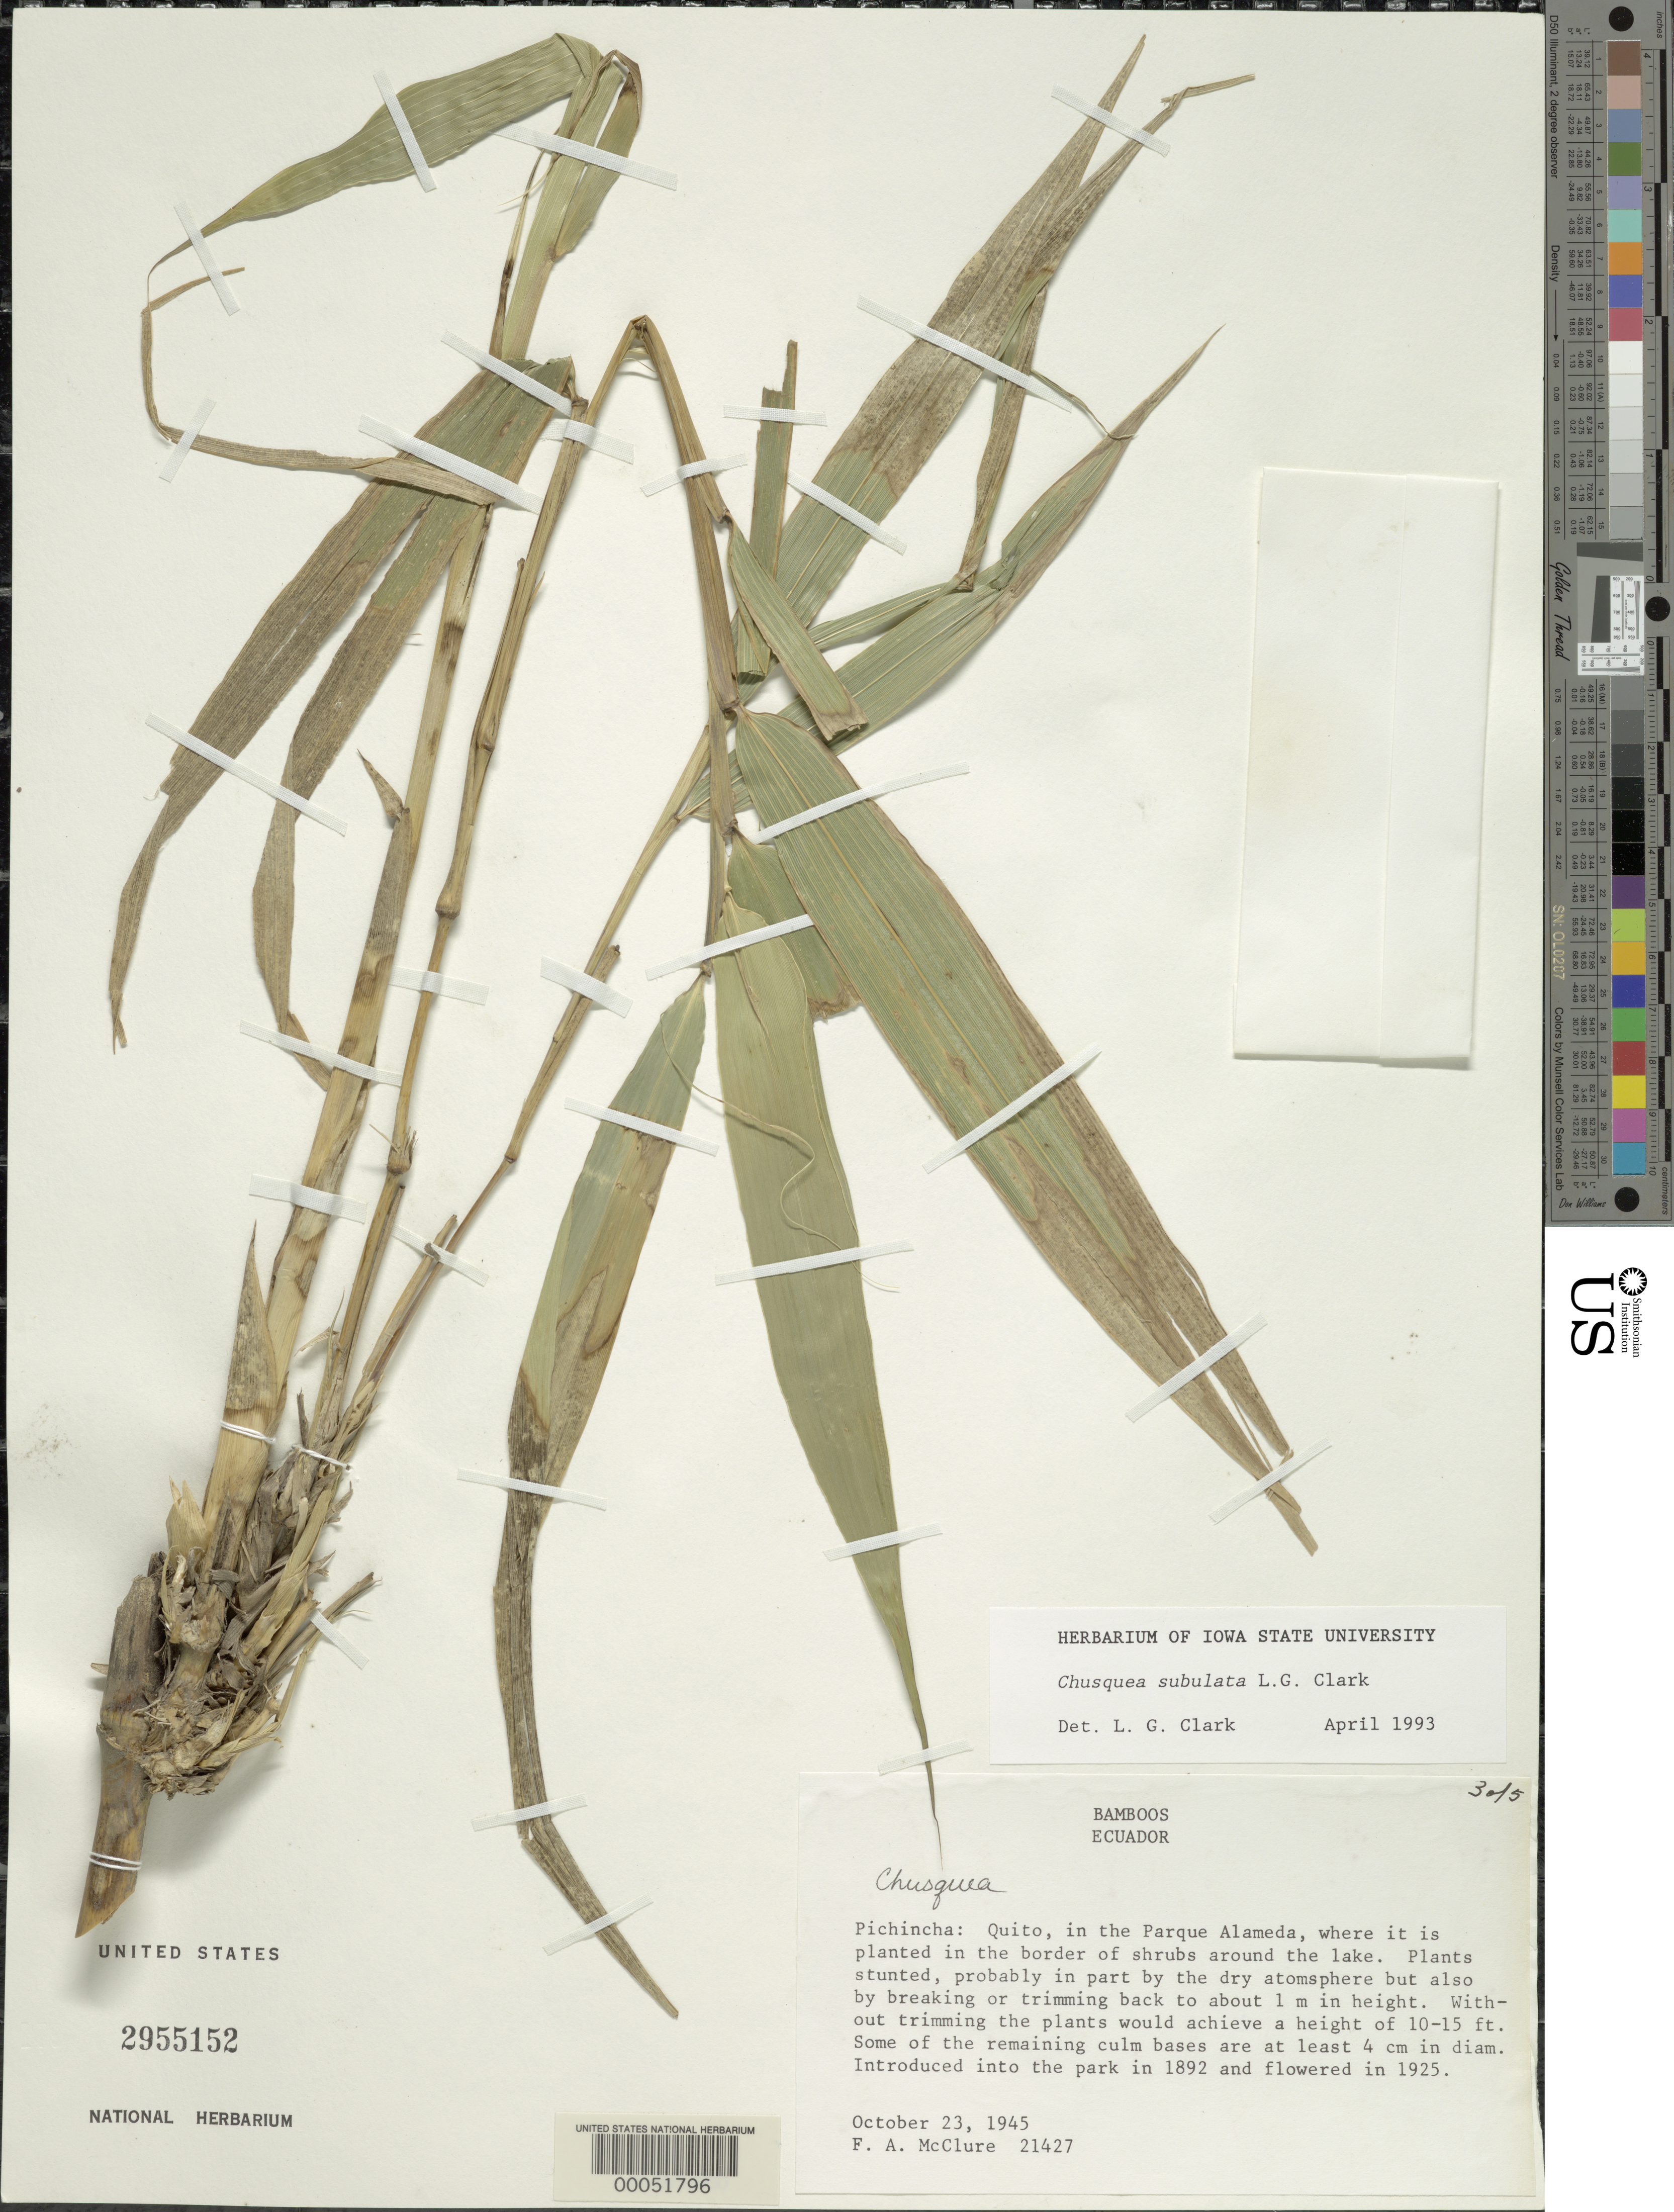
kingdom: Plantae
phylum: Tracheophyta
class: Liliopsida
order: Poales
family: Poaceae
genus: Chusquea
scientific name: Chusquea subulata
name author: L.G. Clark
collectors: F. A. McClure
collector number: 21427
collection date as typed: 23 Oct 1945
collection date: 1945-10-23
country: Ecuador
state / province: Pichincha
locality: Quito, Parque alameda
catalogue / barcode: US 2955152